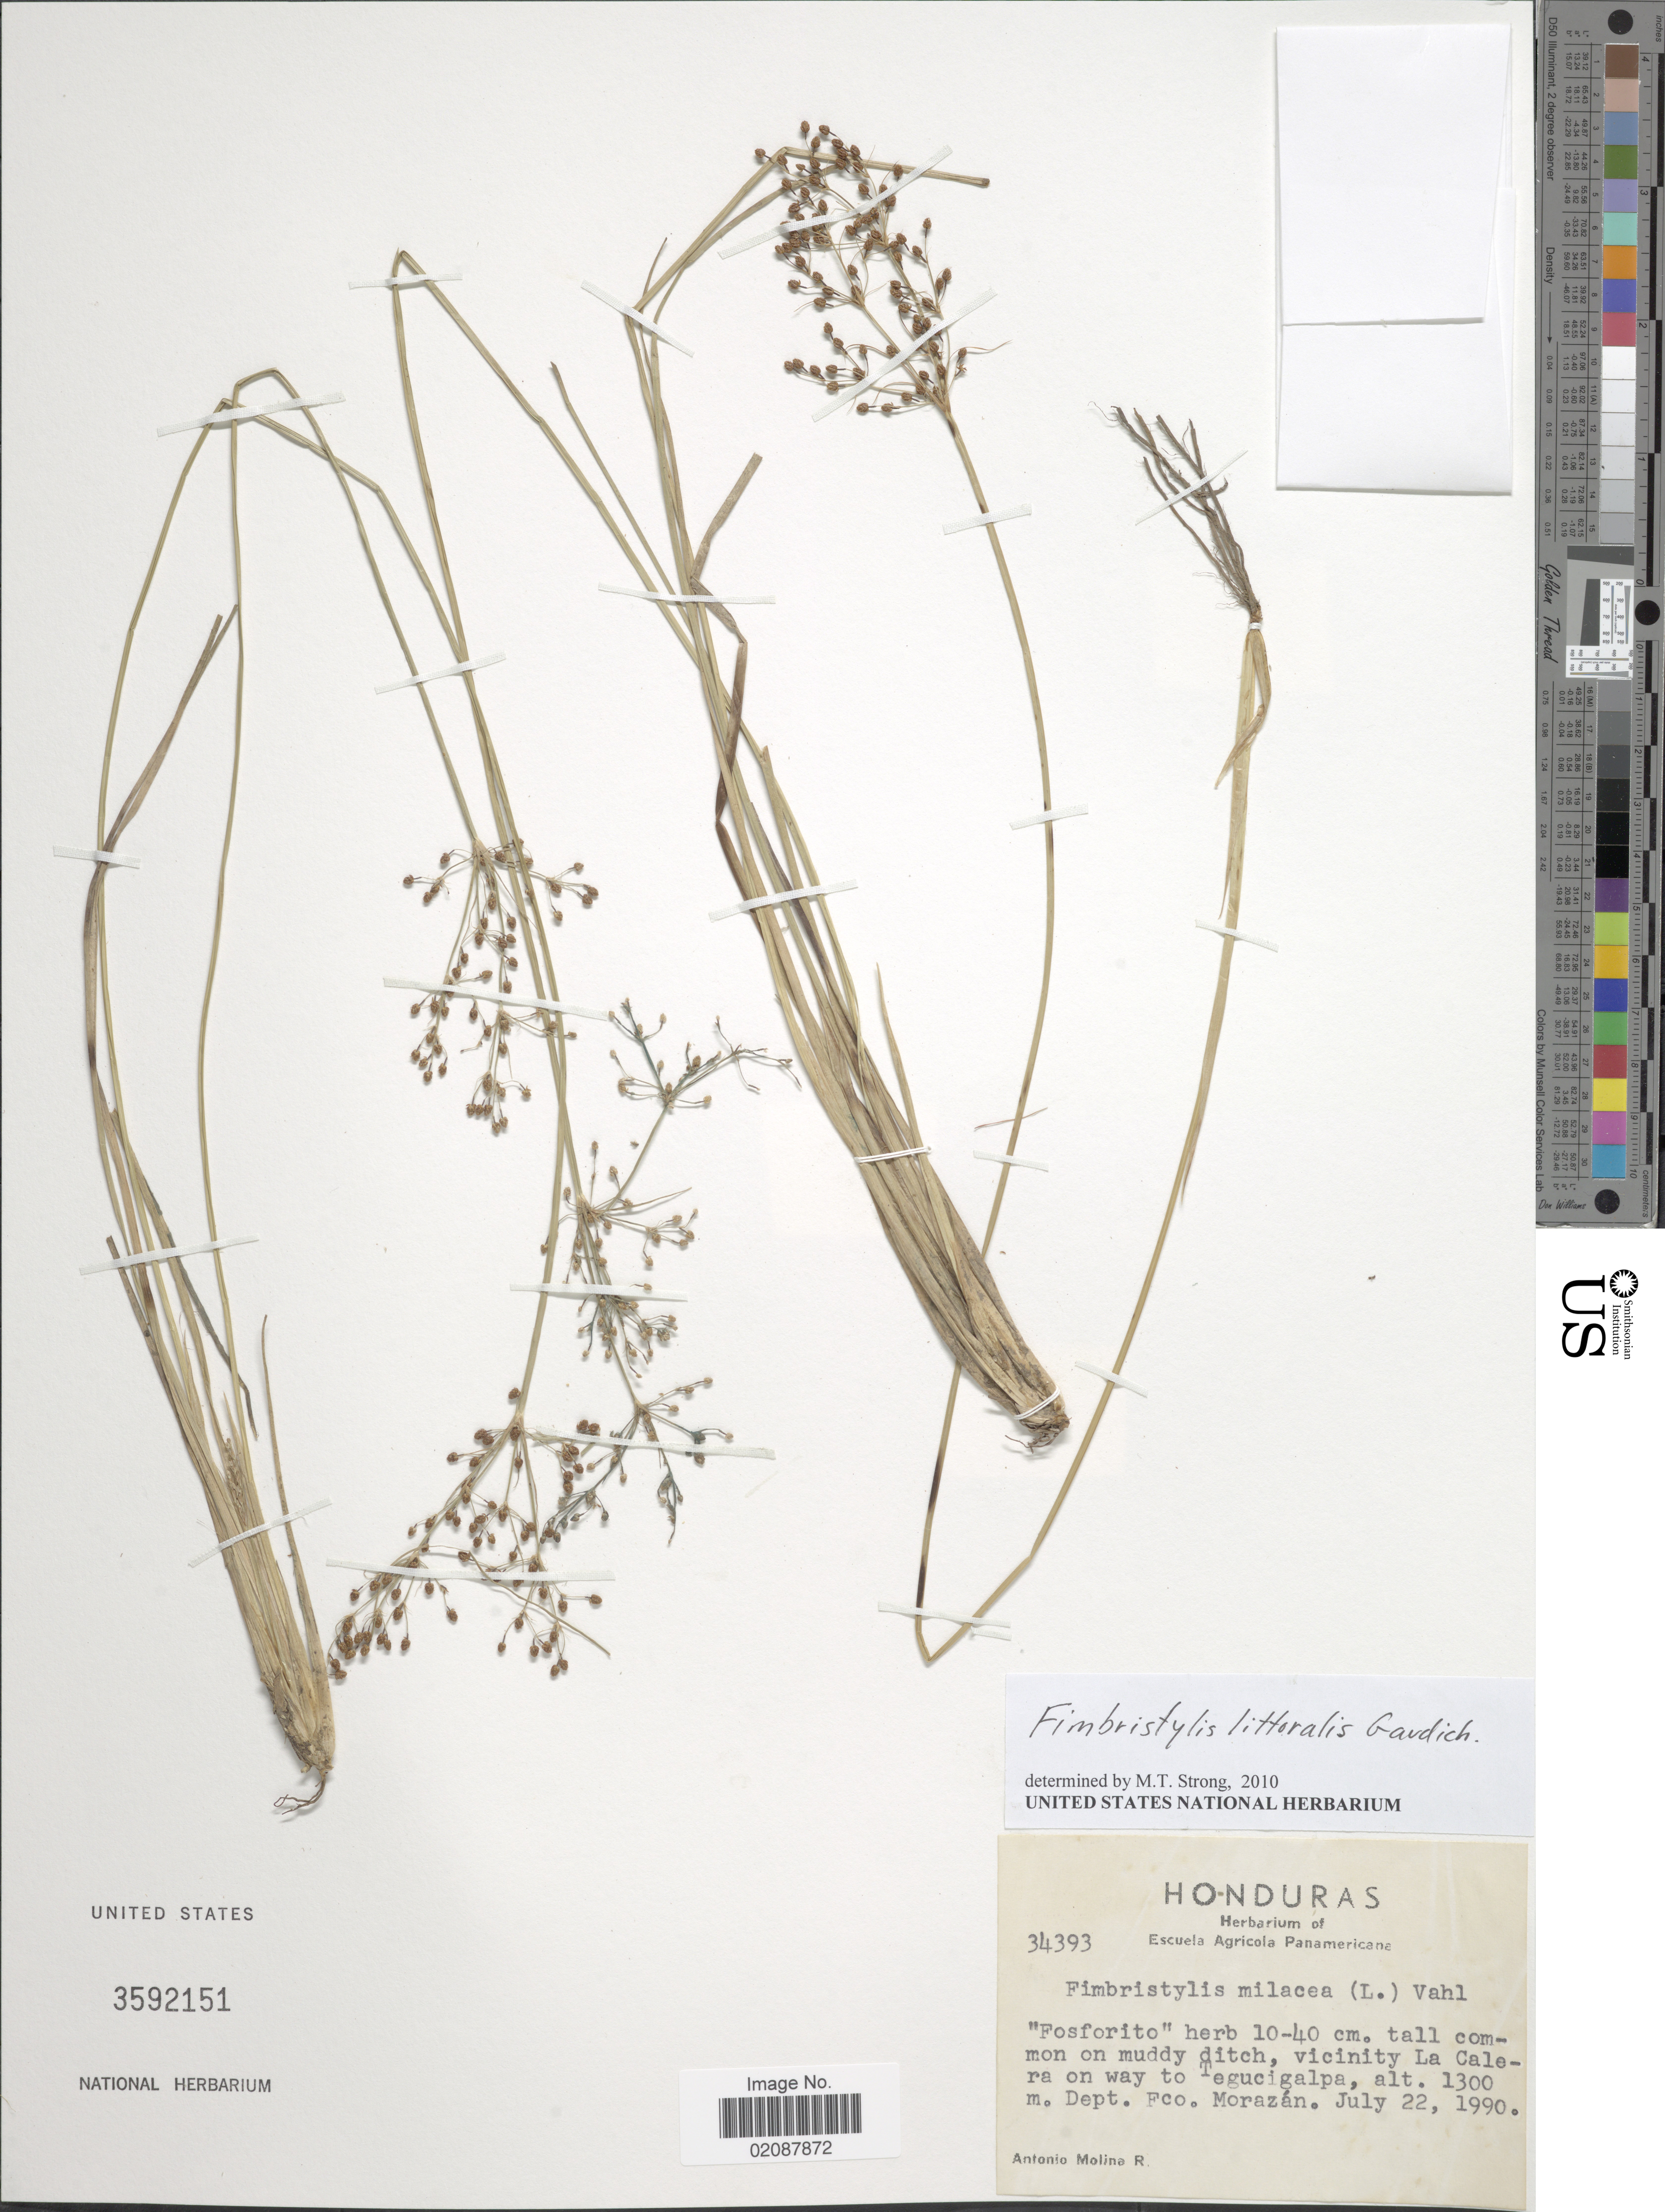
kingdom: Plantae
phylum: Tracheophyta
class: Liliopsida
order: Poales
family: Cyperaceae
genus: Fimbristylis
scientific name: Fimbristylis littoralis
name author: Gaudich.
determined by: Strong, M. T., (US), Smithsonian Institution - National Museum of Natural History (UNITED STATES)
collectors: A. Molina R.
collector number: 34393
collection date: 1990-07-22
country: Honduras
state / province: Fco. Morazán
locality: Vicinity La Calera on way to Tegucigalpa, Dept. Fco. Morazan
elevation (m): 1300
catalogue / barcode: US 3592151